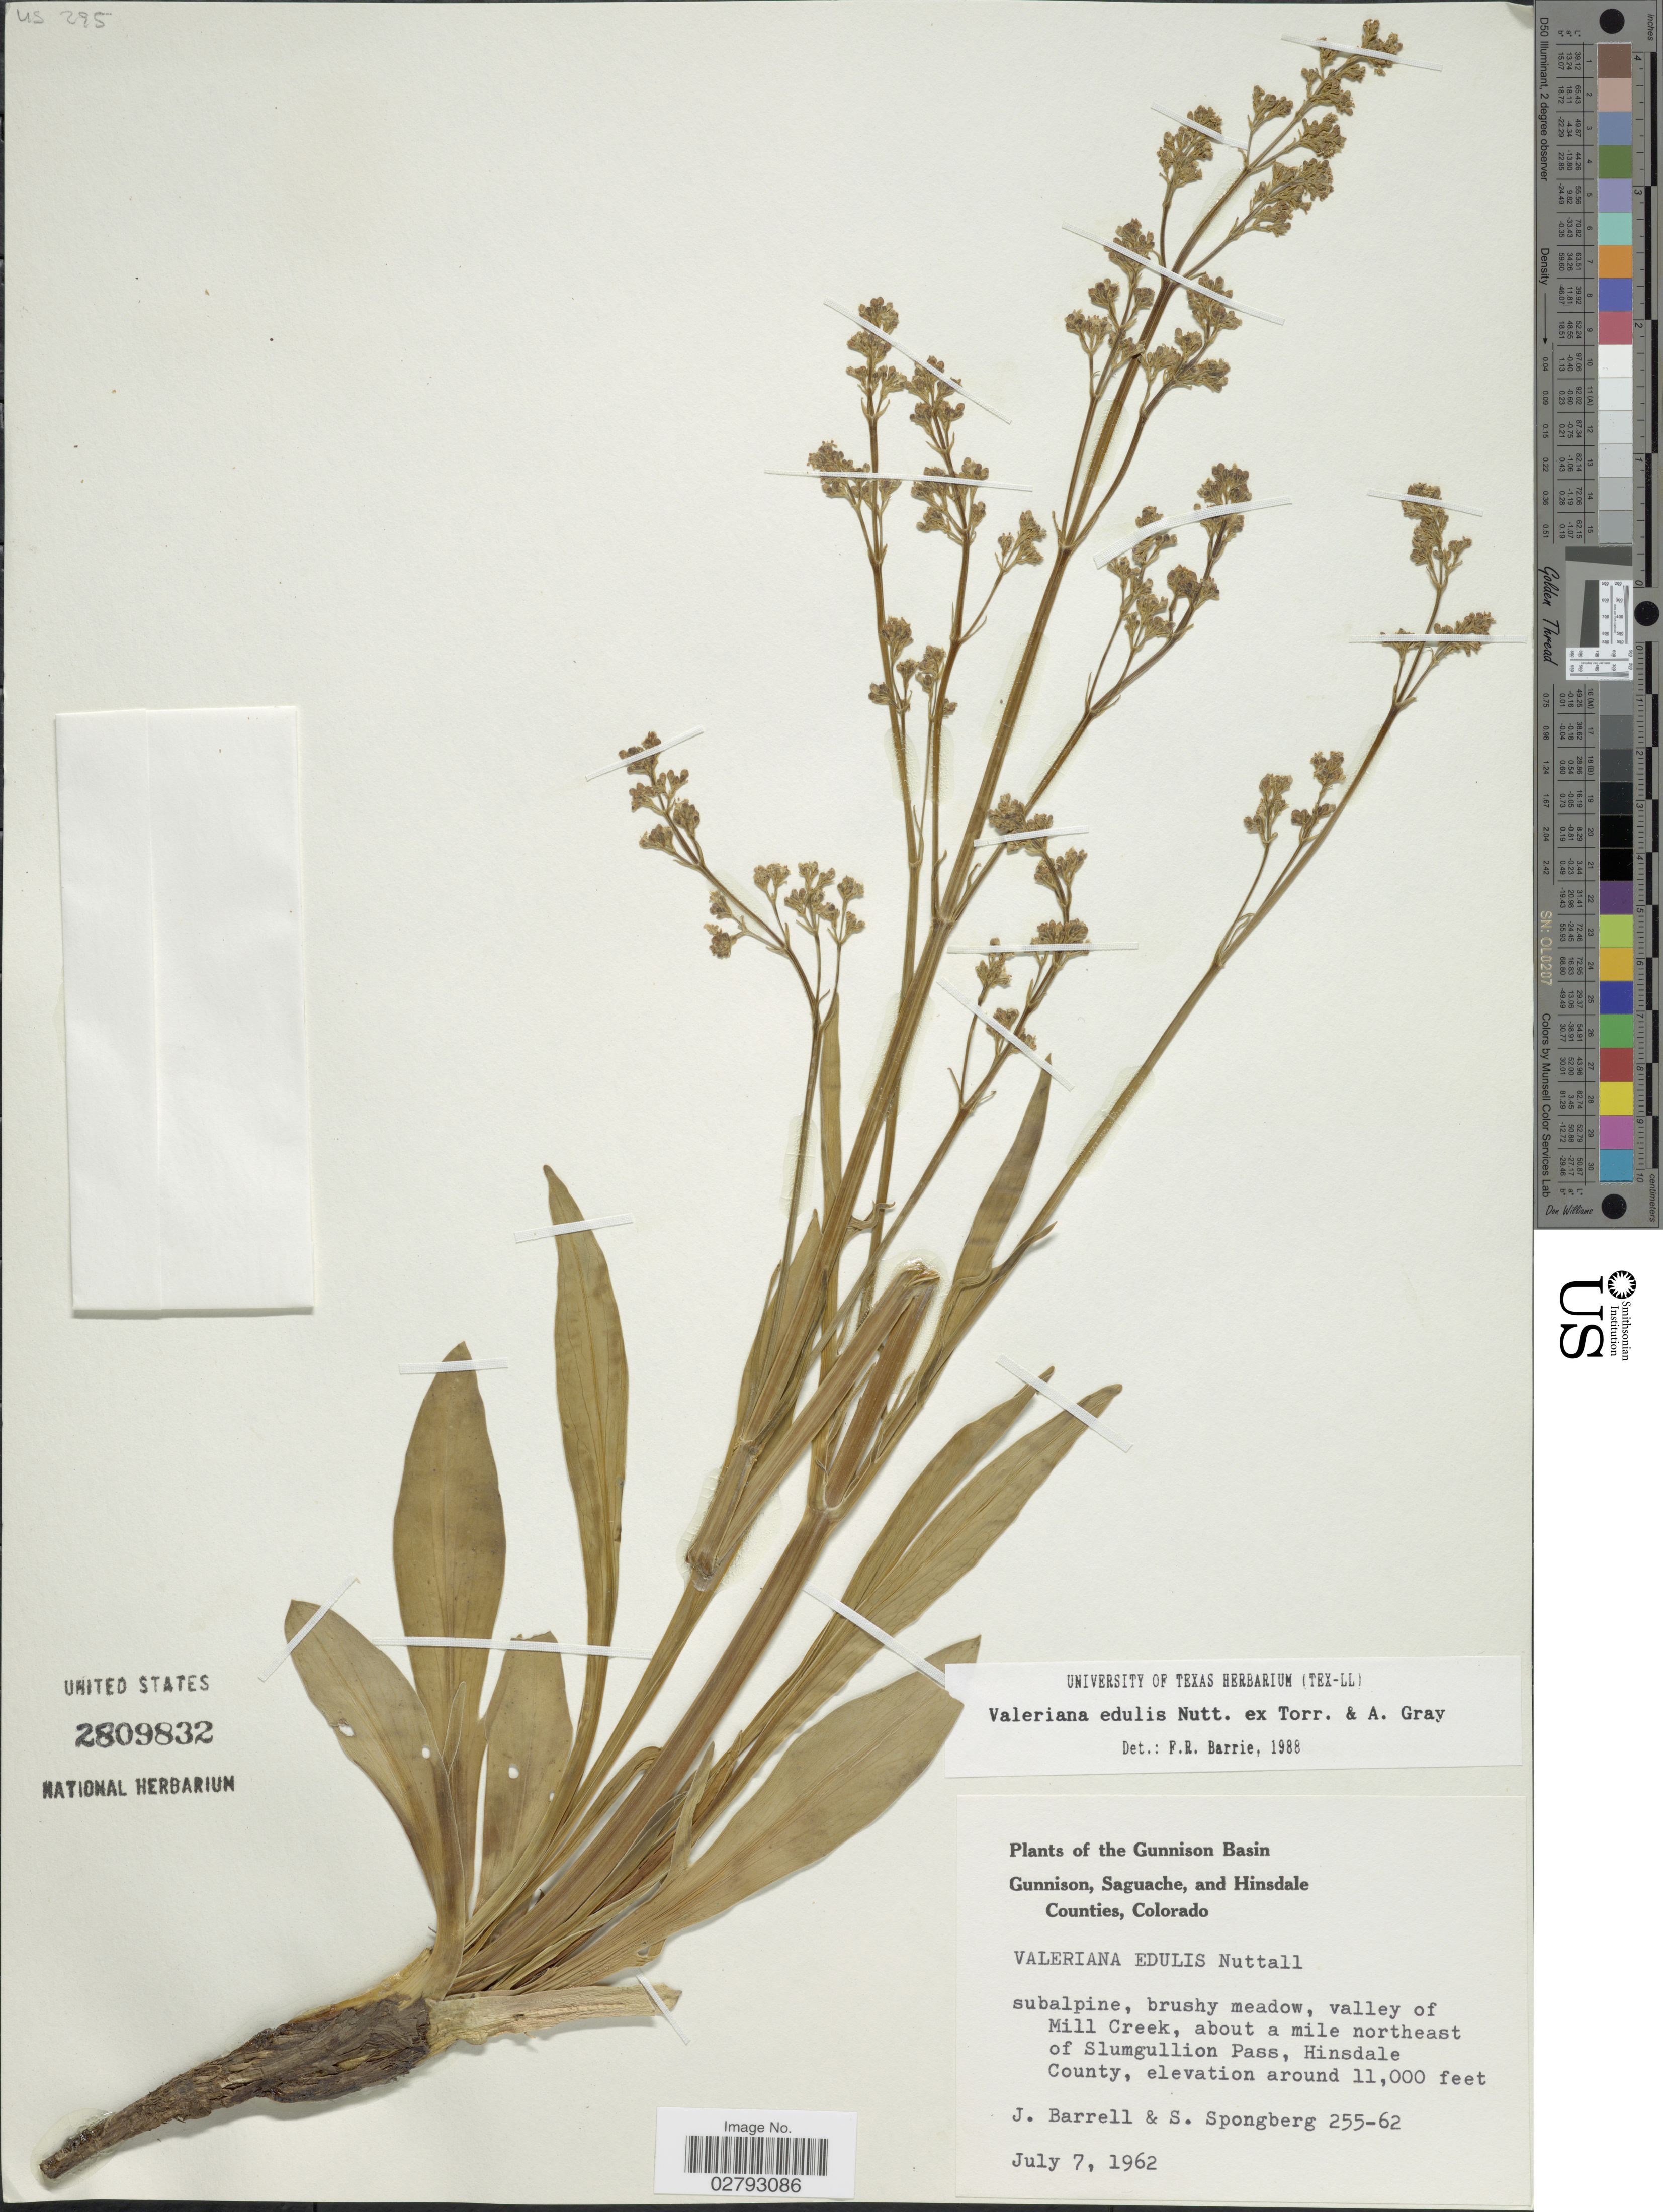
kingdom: Plantae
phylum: Tracheophyta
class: Magnoliopsida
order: Dipsacales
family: Caprifoliaceae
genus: Valeriana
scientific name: Valeriana edulis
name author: Nutt.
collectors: J. Barrell & S. A.Spongberg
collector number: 255-62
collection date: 1962-07-07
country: United States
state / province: Colorado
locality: Gunnison Basin. Valley of Mill Creek, about a mile northeast of Slumgullion Pass, Hinsdale County.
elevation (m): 3353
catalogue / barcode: US 2809832